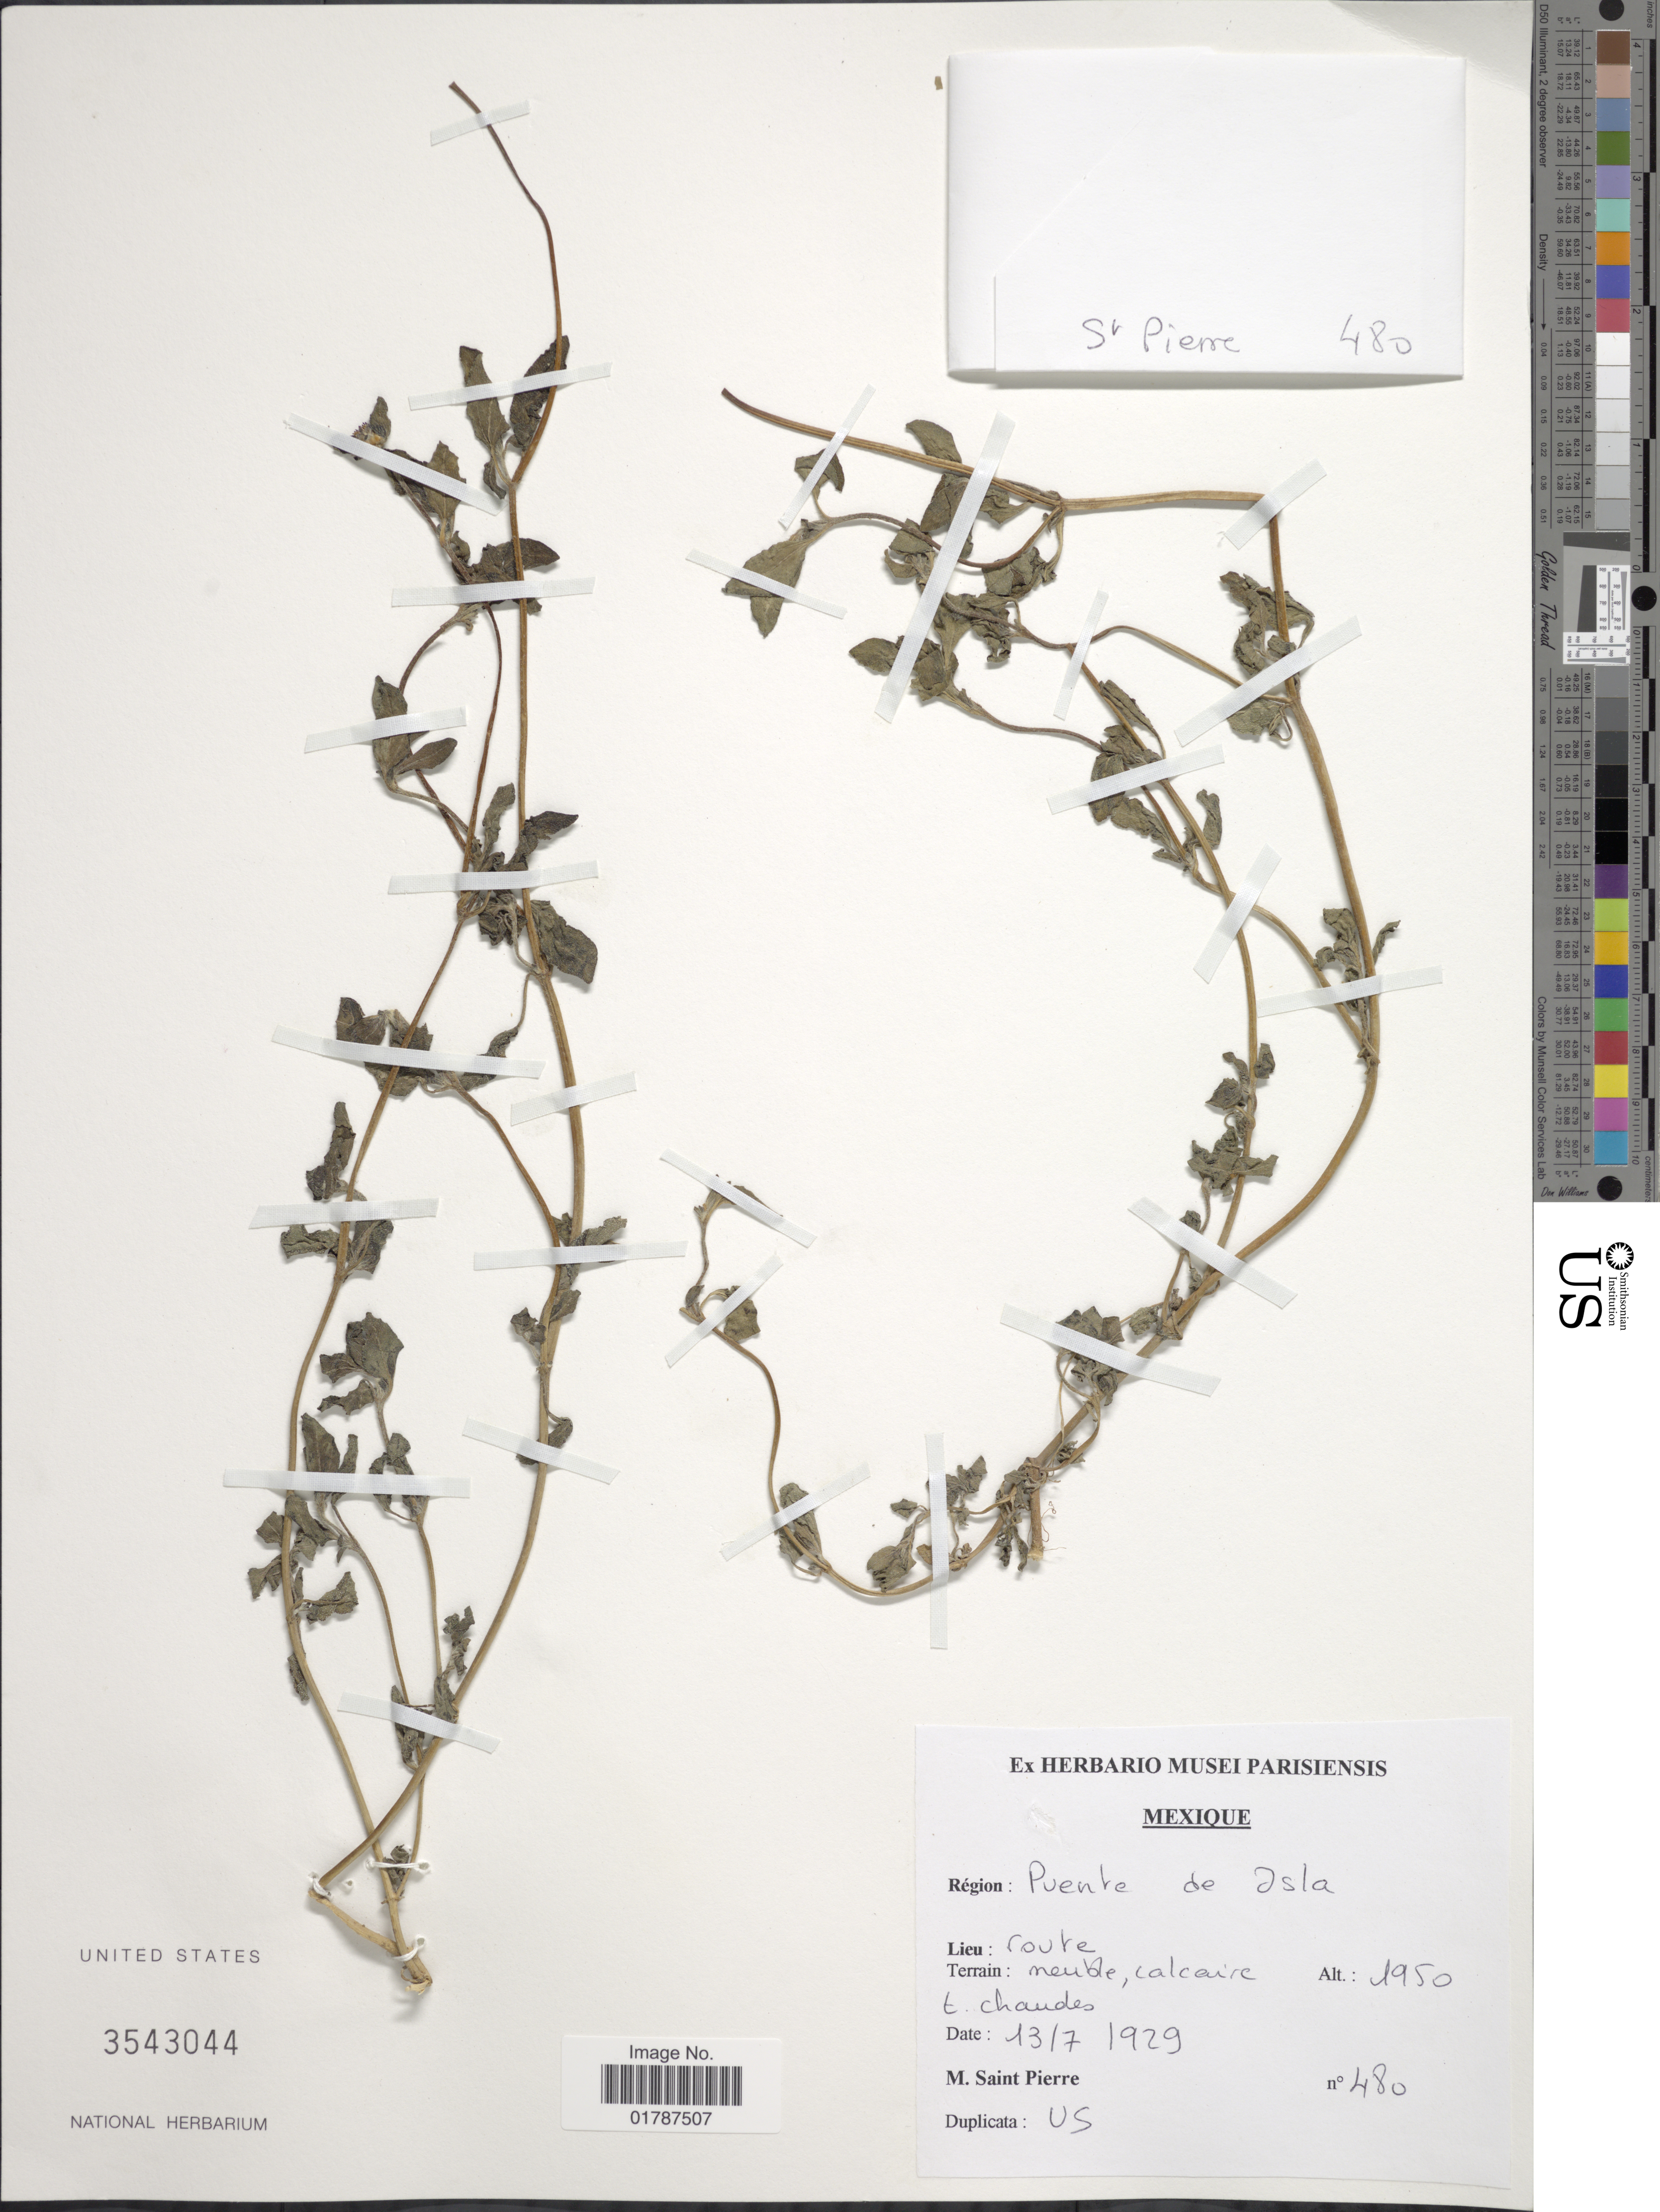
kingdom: Plantae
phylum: Tracheophyta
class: Magnoliopsida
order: Asterales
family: Asteraceae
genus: Bidens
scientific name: Bidens odorata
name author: Cav.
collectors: M. Saint-Pierre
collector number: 480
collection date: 1929-07-13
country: Mexico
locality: Region: Puente de Isla, Lieu: route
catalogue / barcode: US 3543044